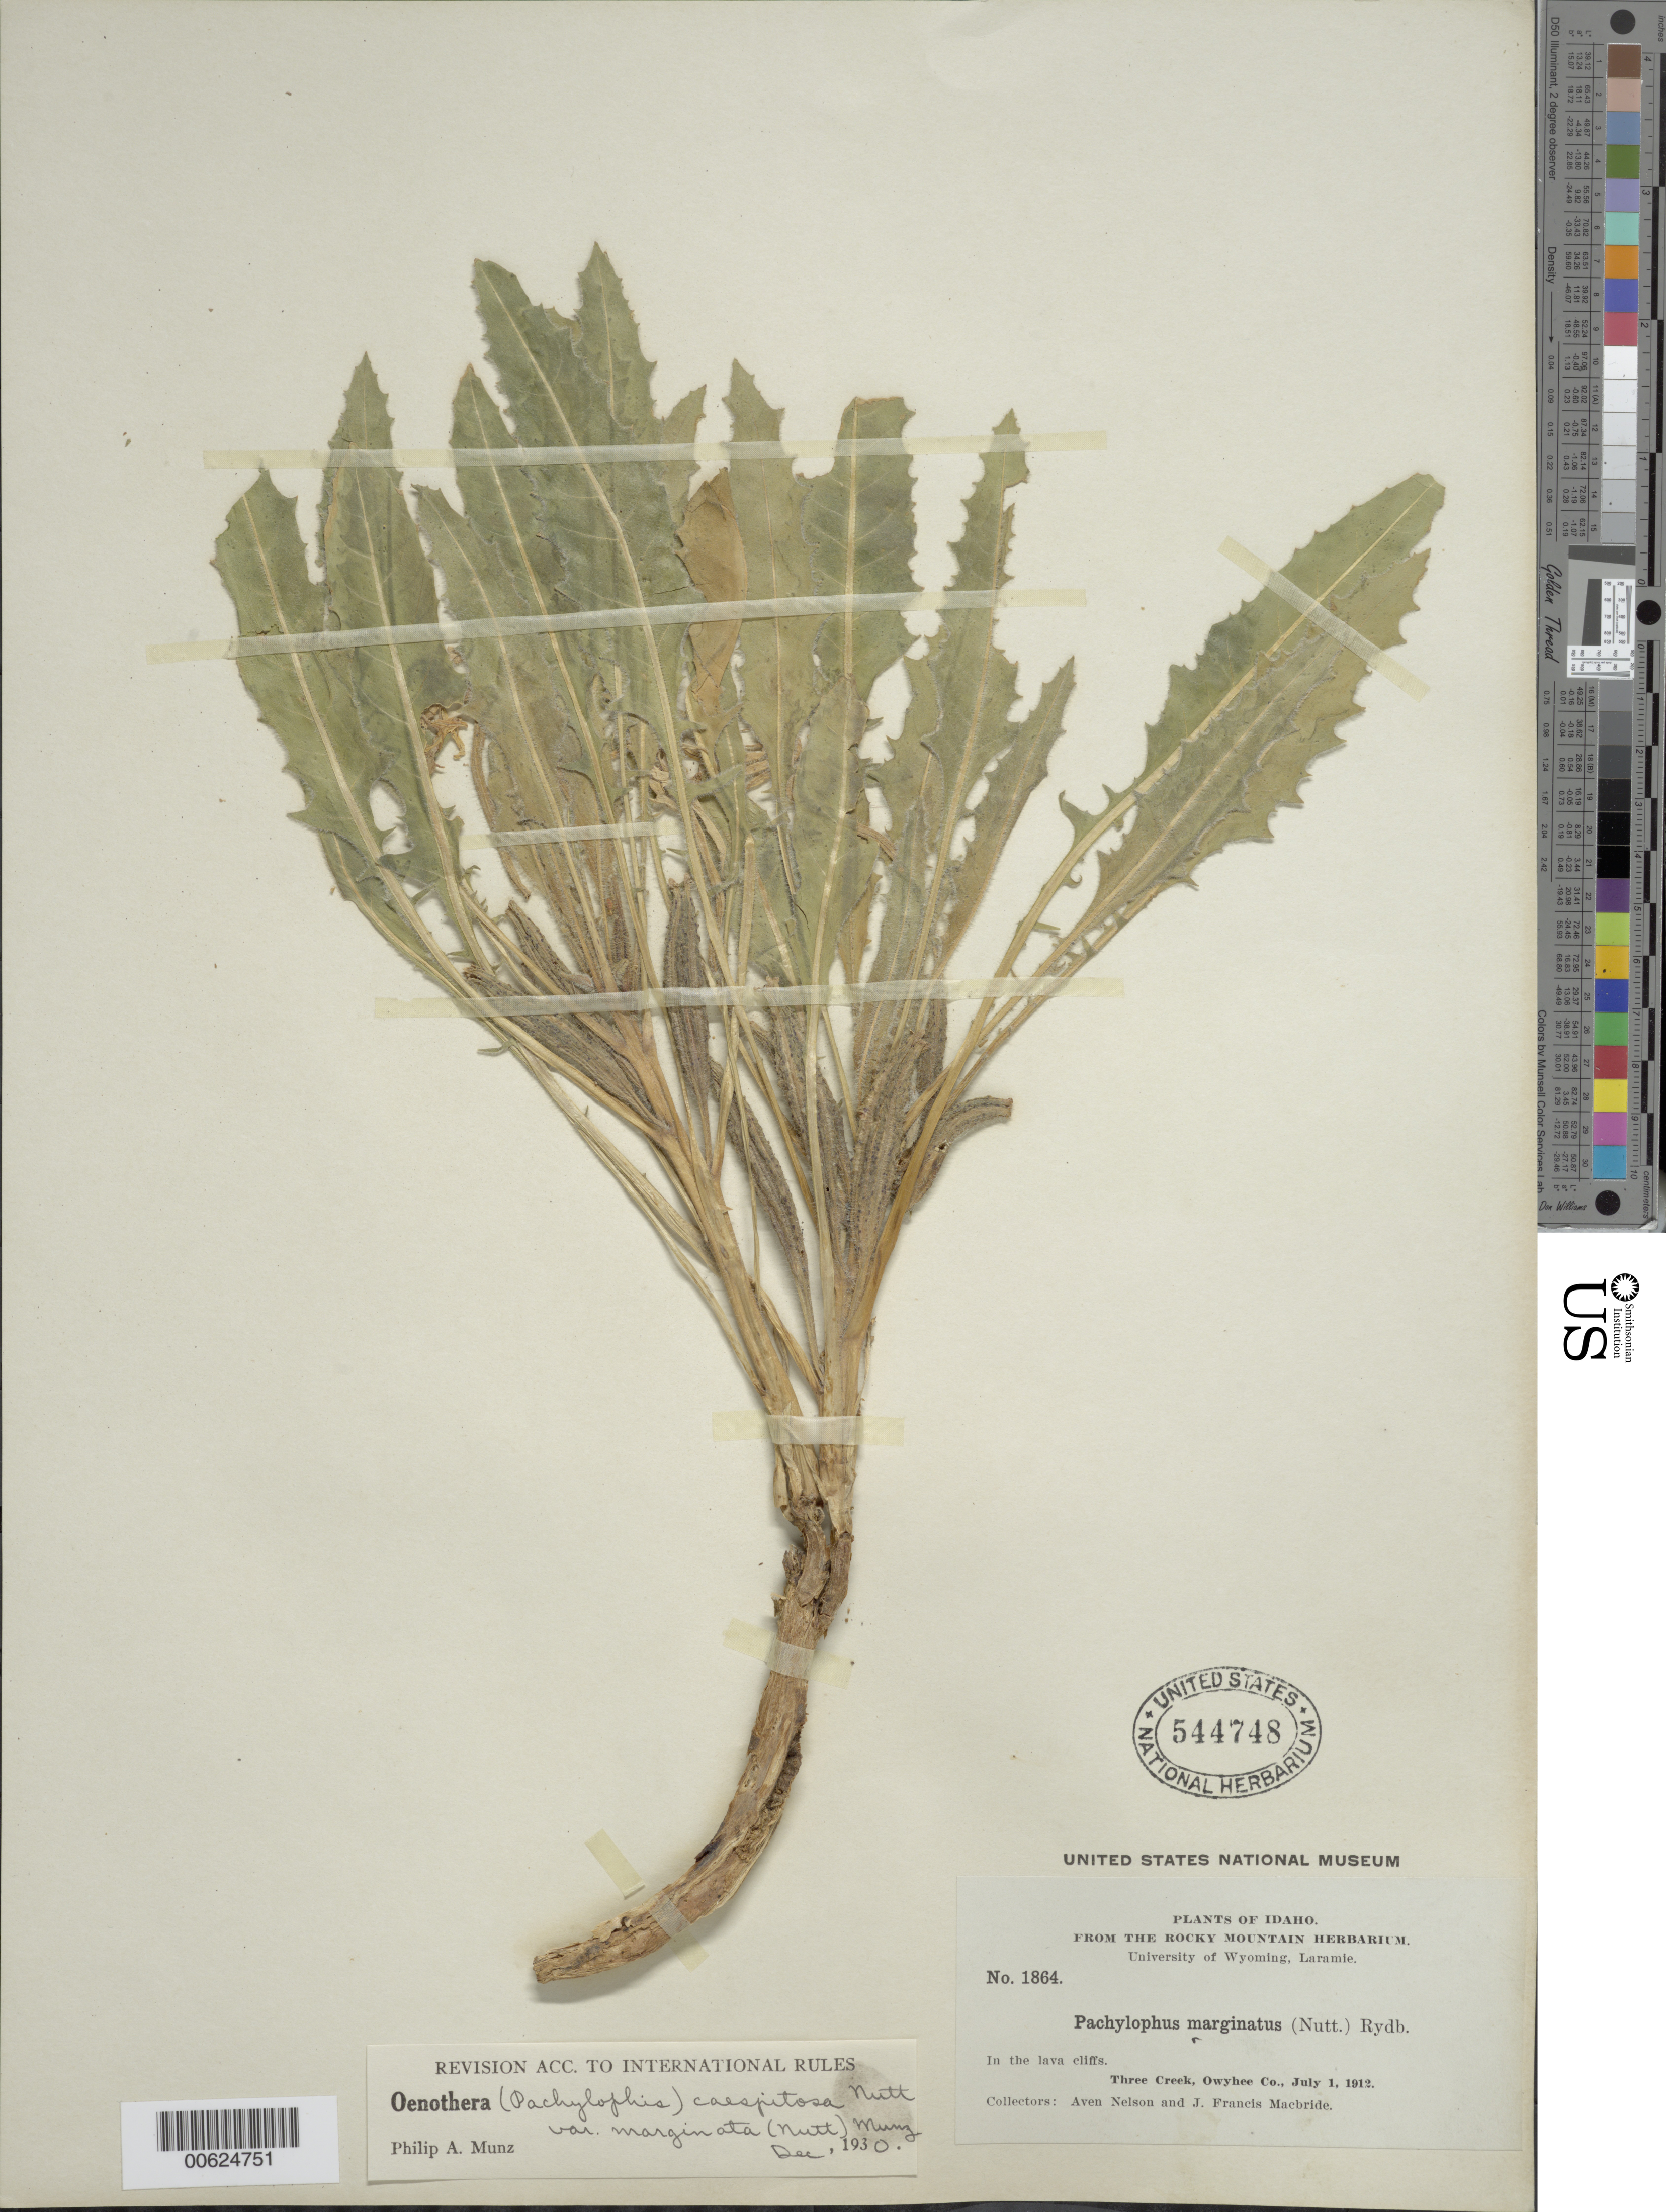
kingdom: Plantae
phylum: Tracheophyta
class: Magnoliopsida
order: Myrtales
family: Onagraceae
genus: Oenothera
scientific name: Oenothera cespitosa subsp. marginata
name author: (Nutt. ex Hook. & Arn.) Munz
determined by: Munz, Philip A.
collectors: A. Nelson & J. F. Macbride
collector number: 1864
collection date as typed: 01 Jul 1912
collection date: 1912-07-01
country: United States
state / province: Idaho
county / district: Owyhee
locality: Three Creek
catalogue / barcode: US 544748